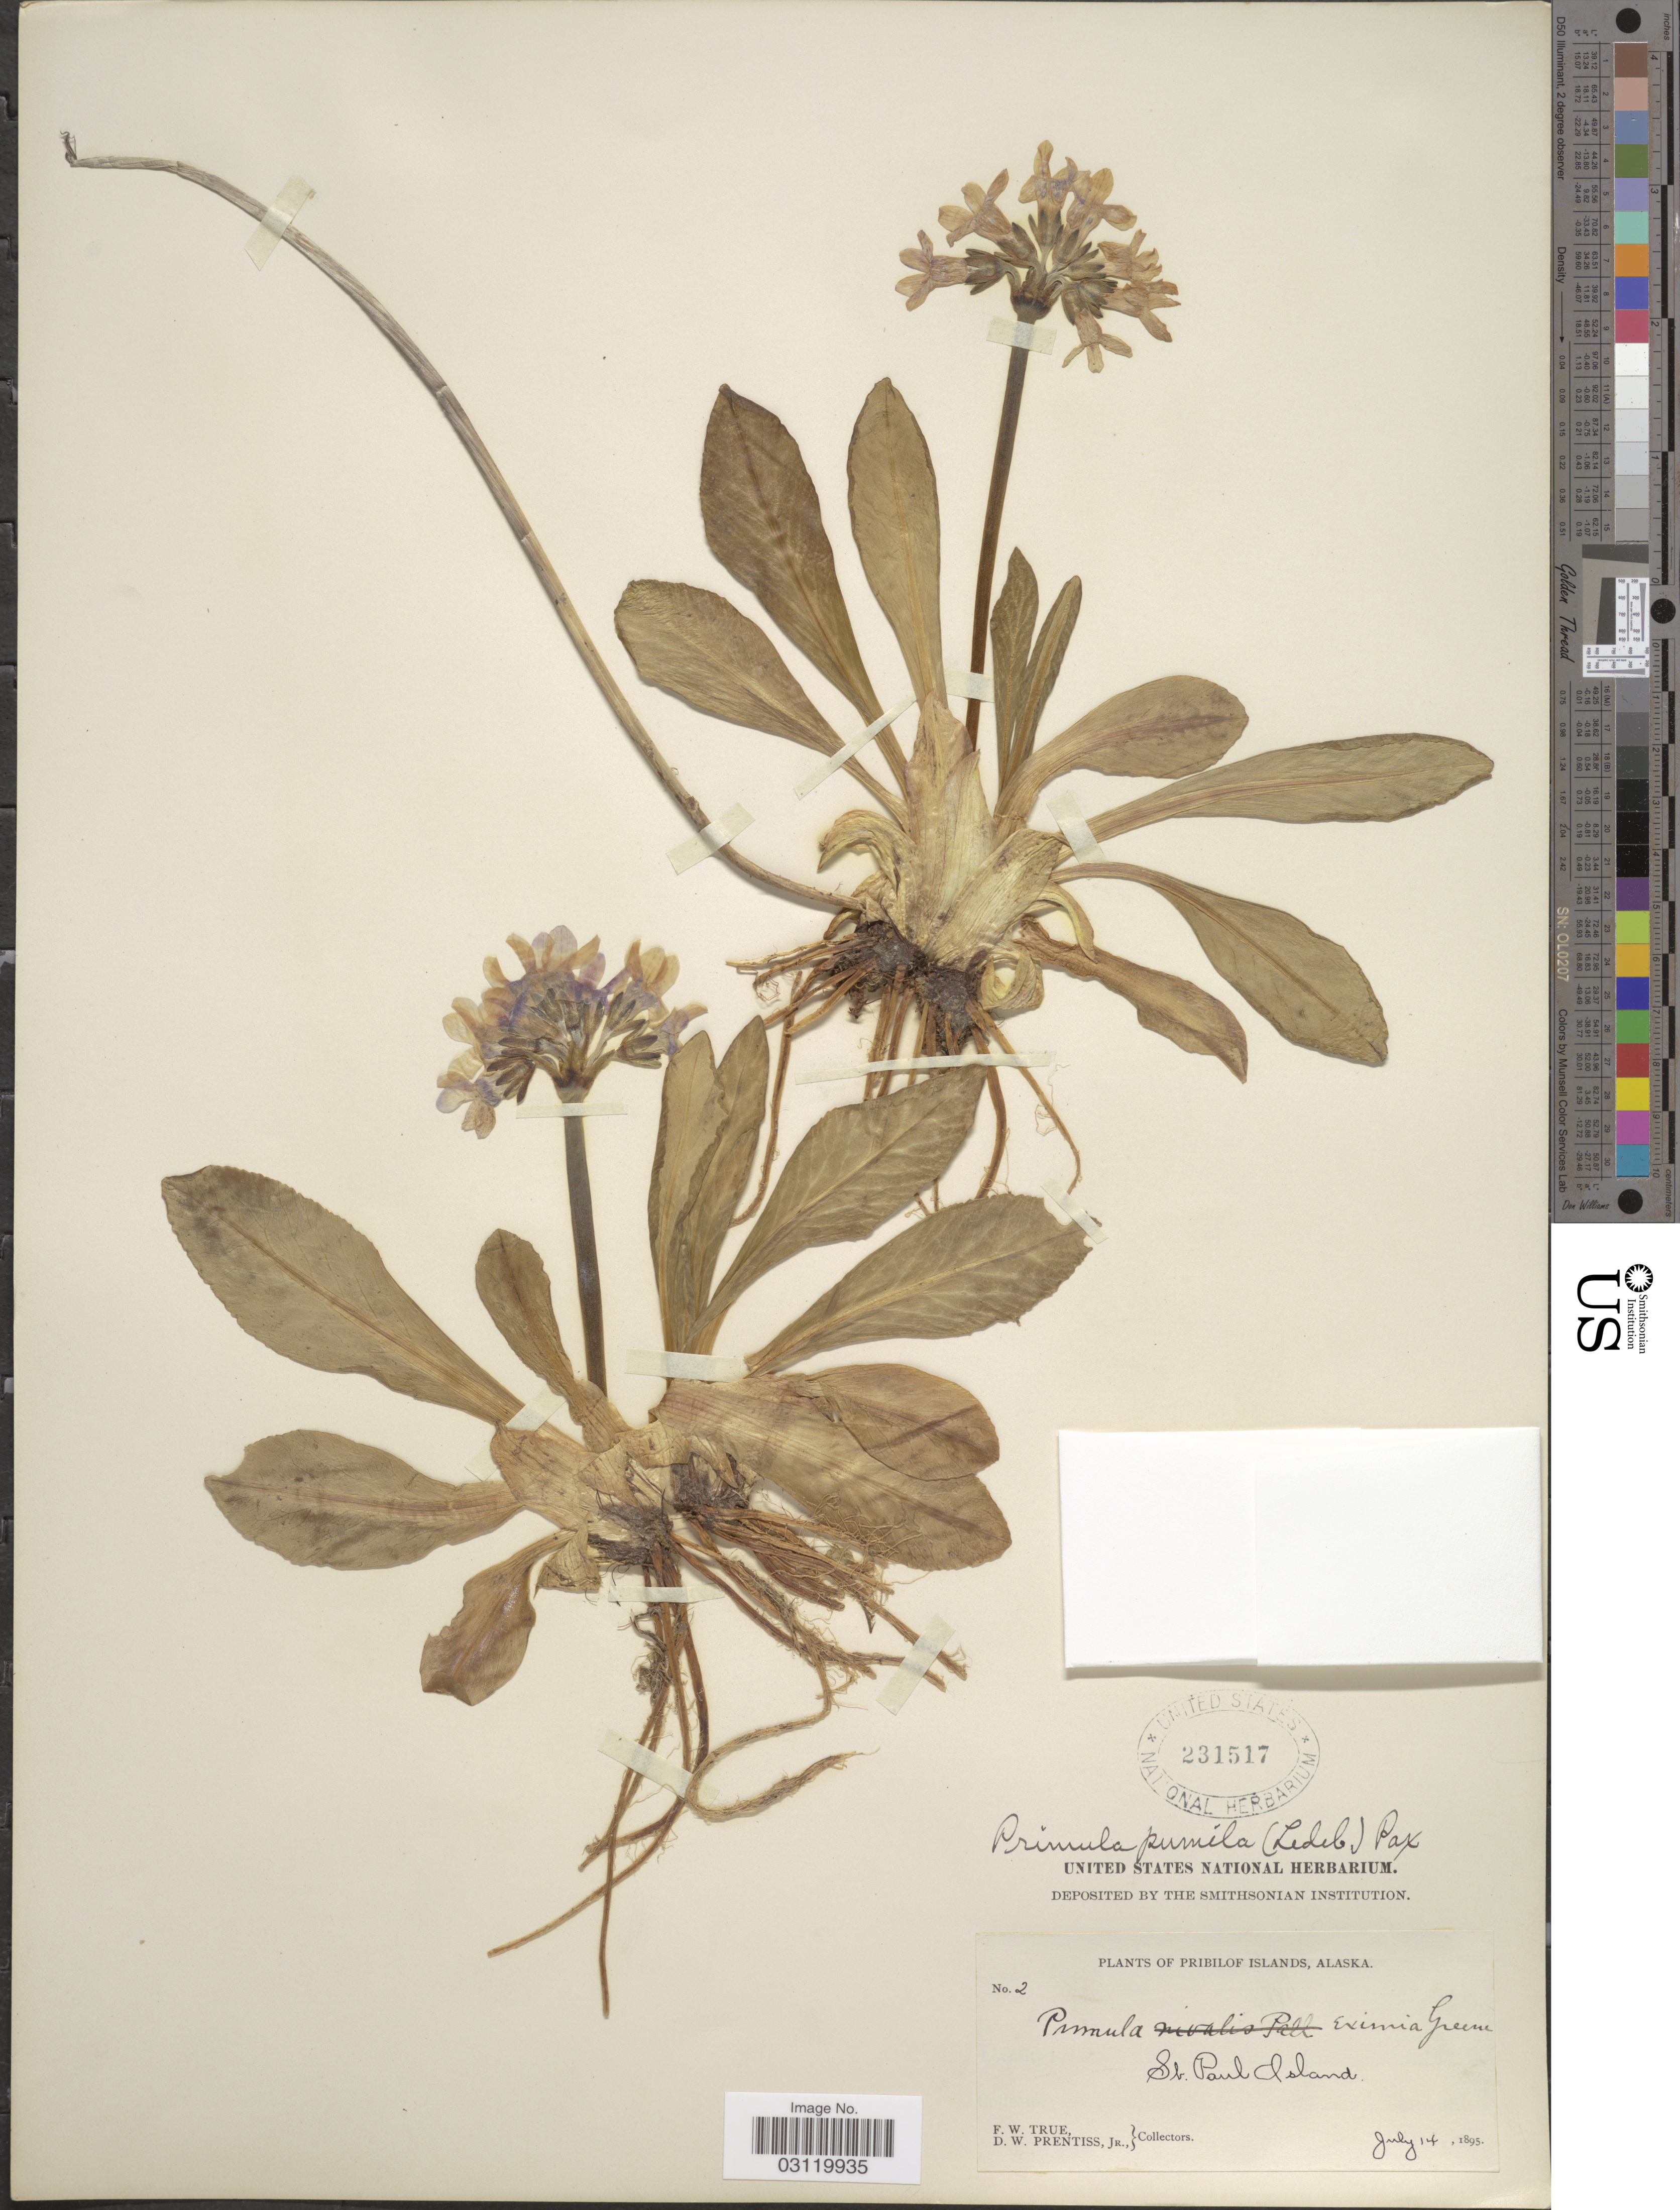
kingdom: Plantae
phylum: Tracheophyta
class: Magnoliopsida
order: Ericales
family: Primulaceae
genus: Primula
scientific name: Primula tschuktschorum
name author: Kjellm.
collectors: F. True & D. Prentiss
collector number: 2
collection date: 1895-07-14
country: United States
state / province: Alaska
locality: Pribilof Islands, St. Paul Island.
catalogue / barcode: US 231517